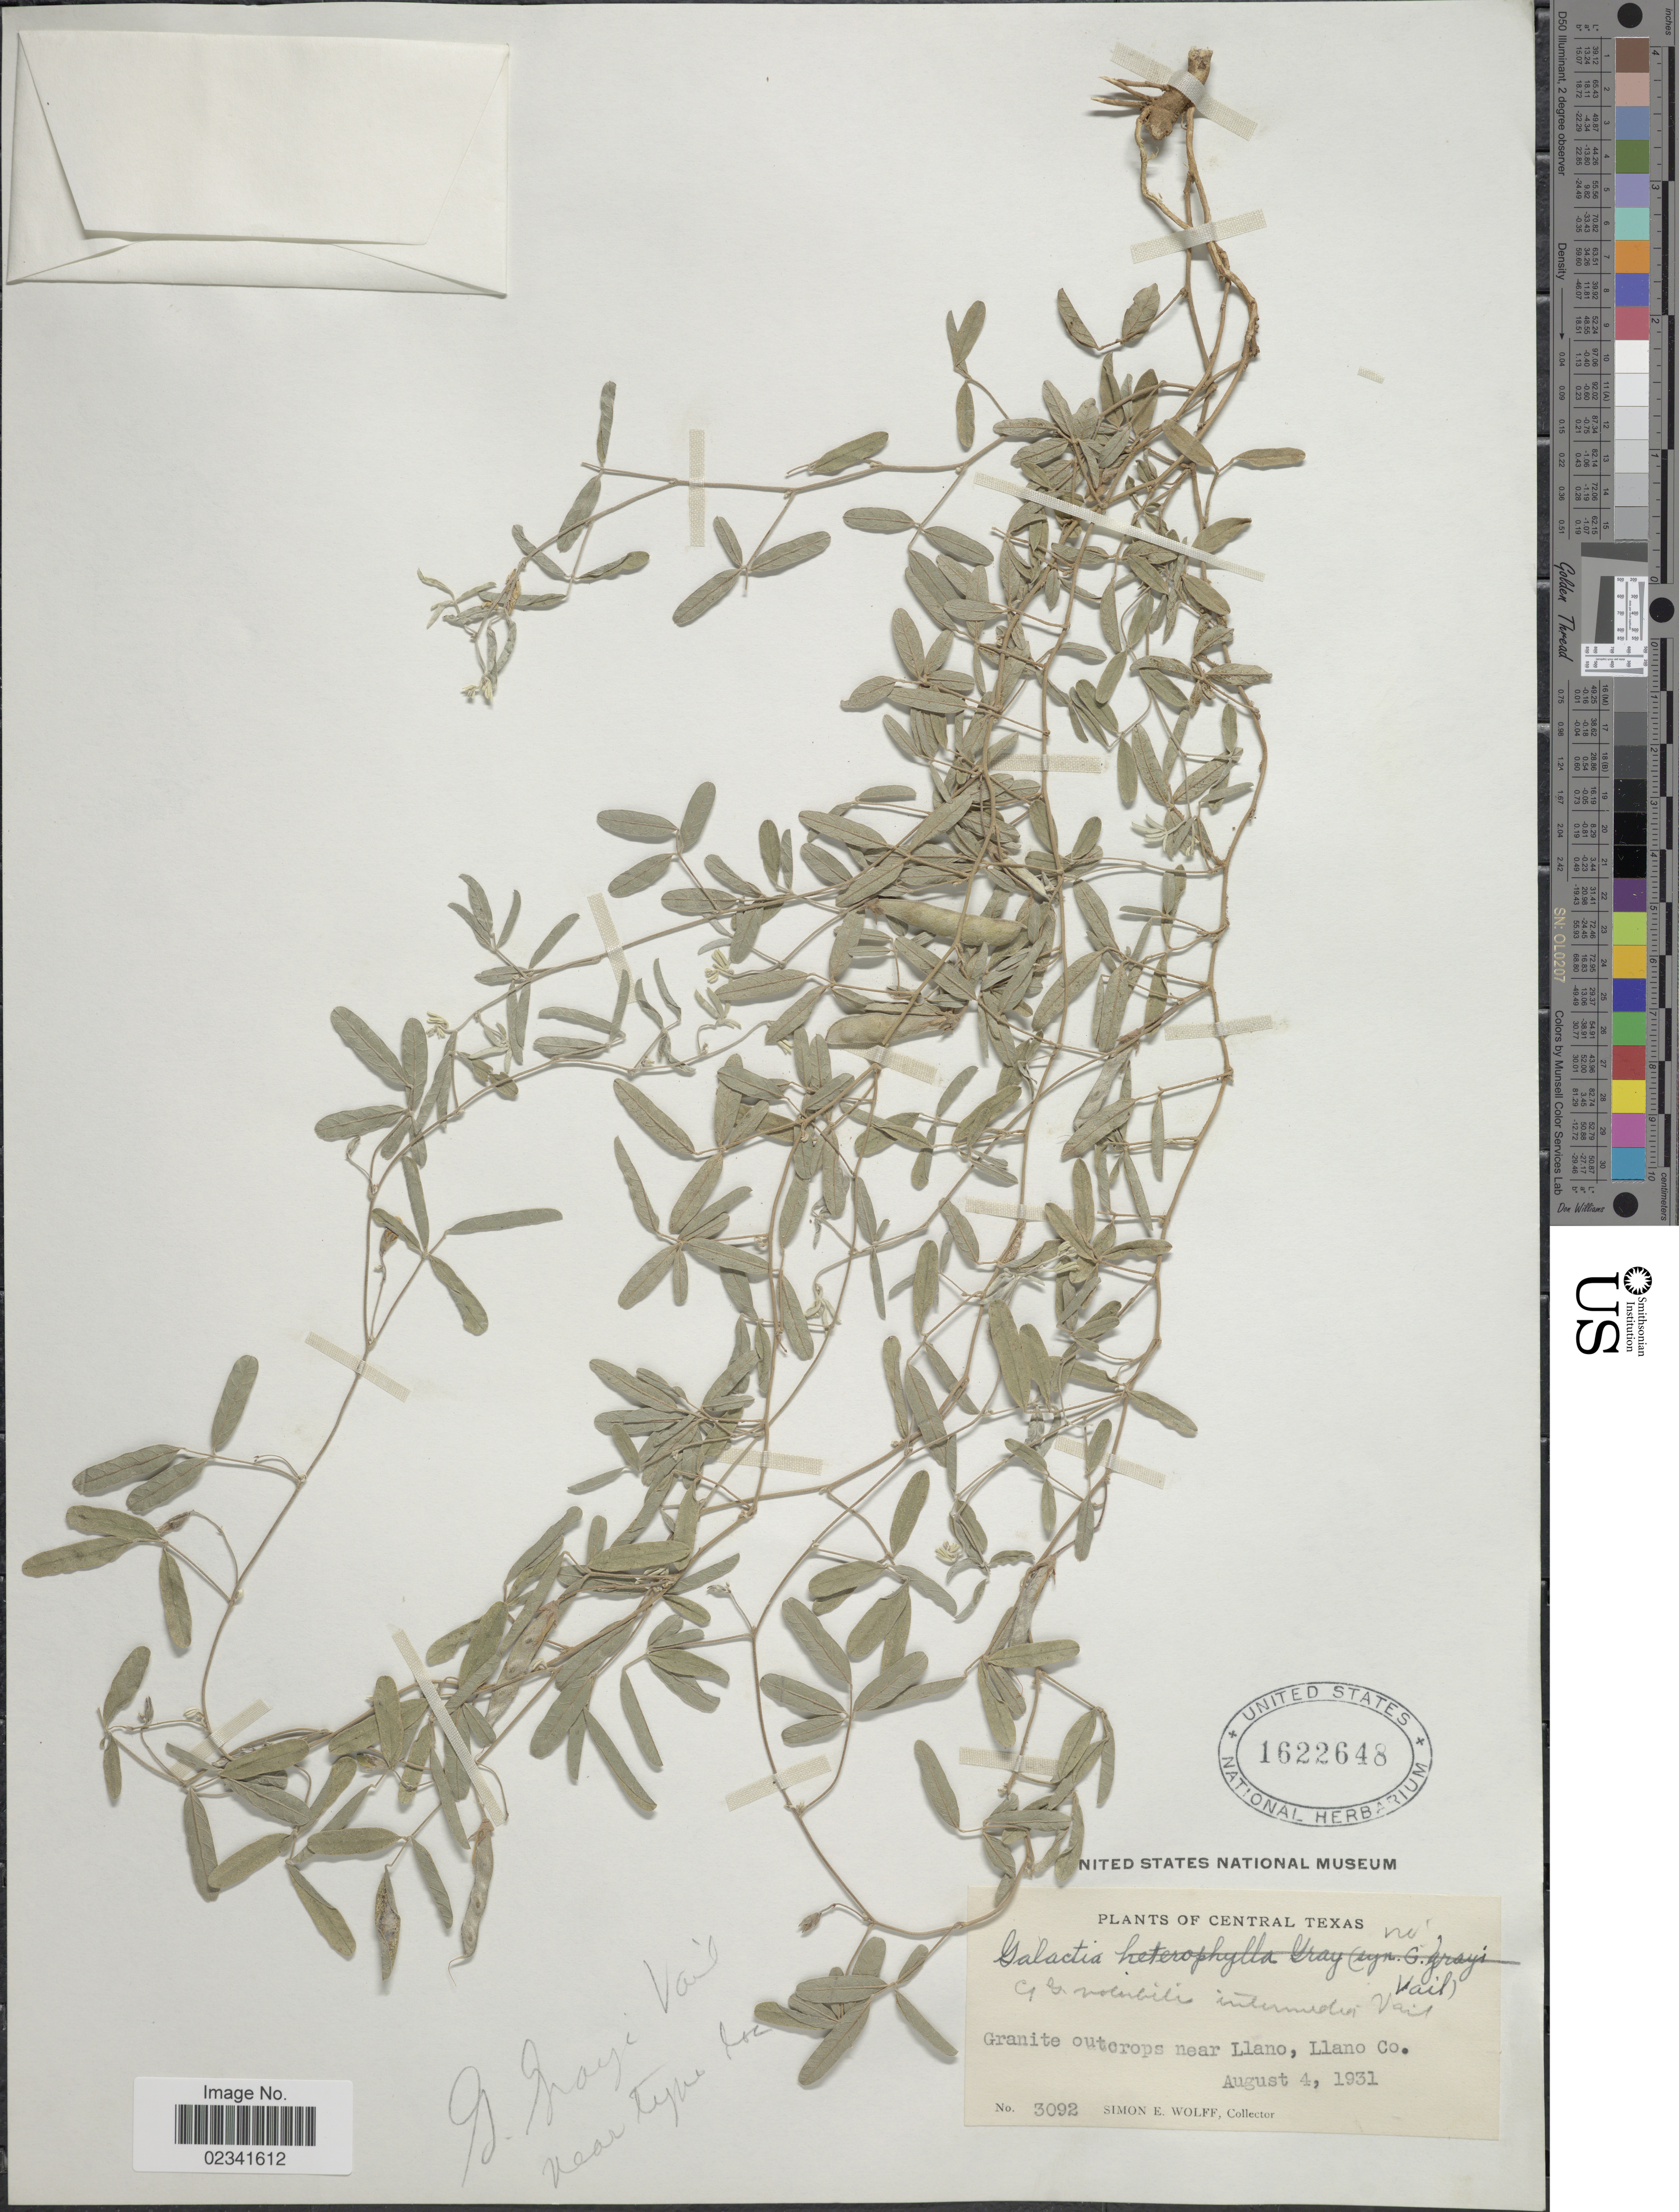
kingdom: Plantae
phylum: Tracheophyta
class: Magnoliopsida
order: Fabales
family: Fabaceae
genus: Galactia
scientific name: Galactia grayi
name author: Vail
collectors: S. E. Wolff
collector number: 3092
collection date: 1931-08-04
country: United States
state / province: Texas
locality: Central Texas, Granite outcrops near Llano, Llano Co.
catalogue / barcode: US 1622648